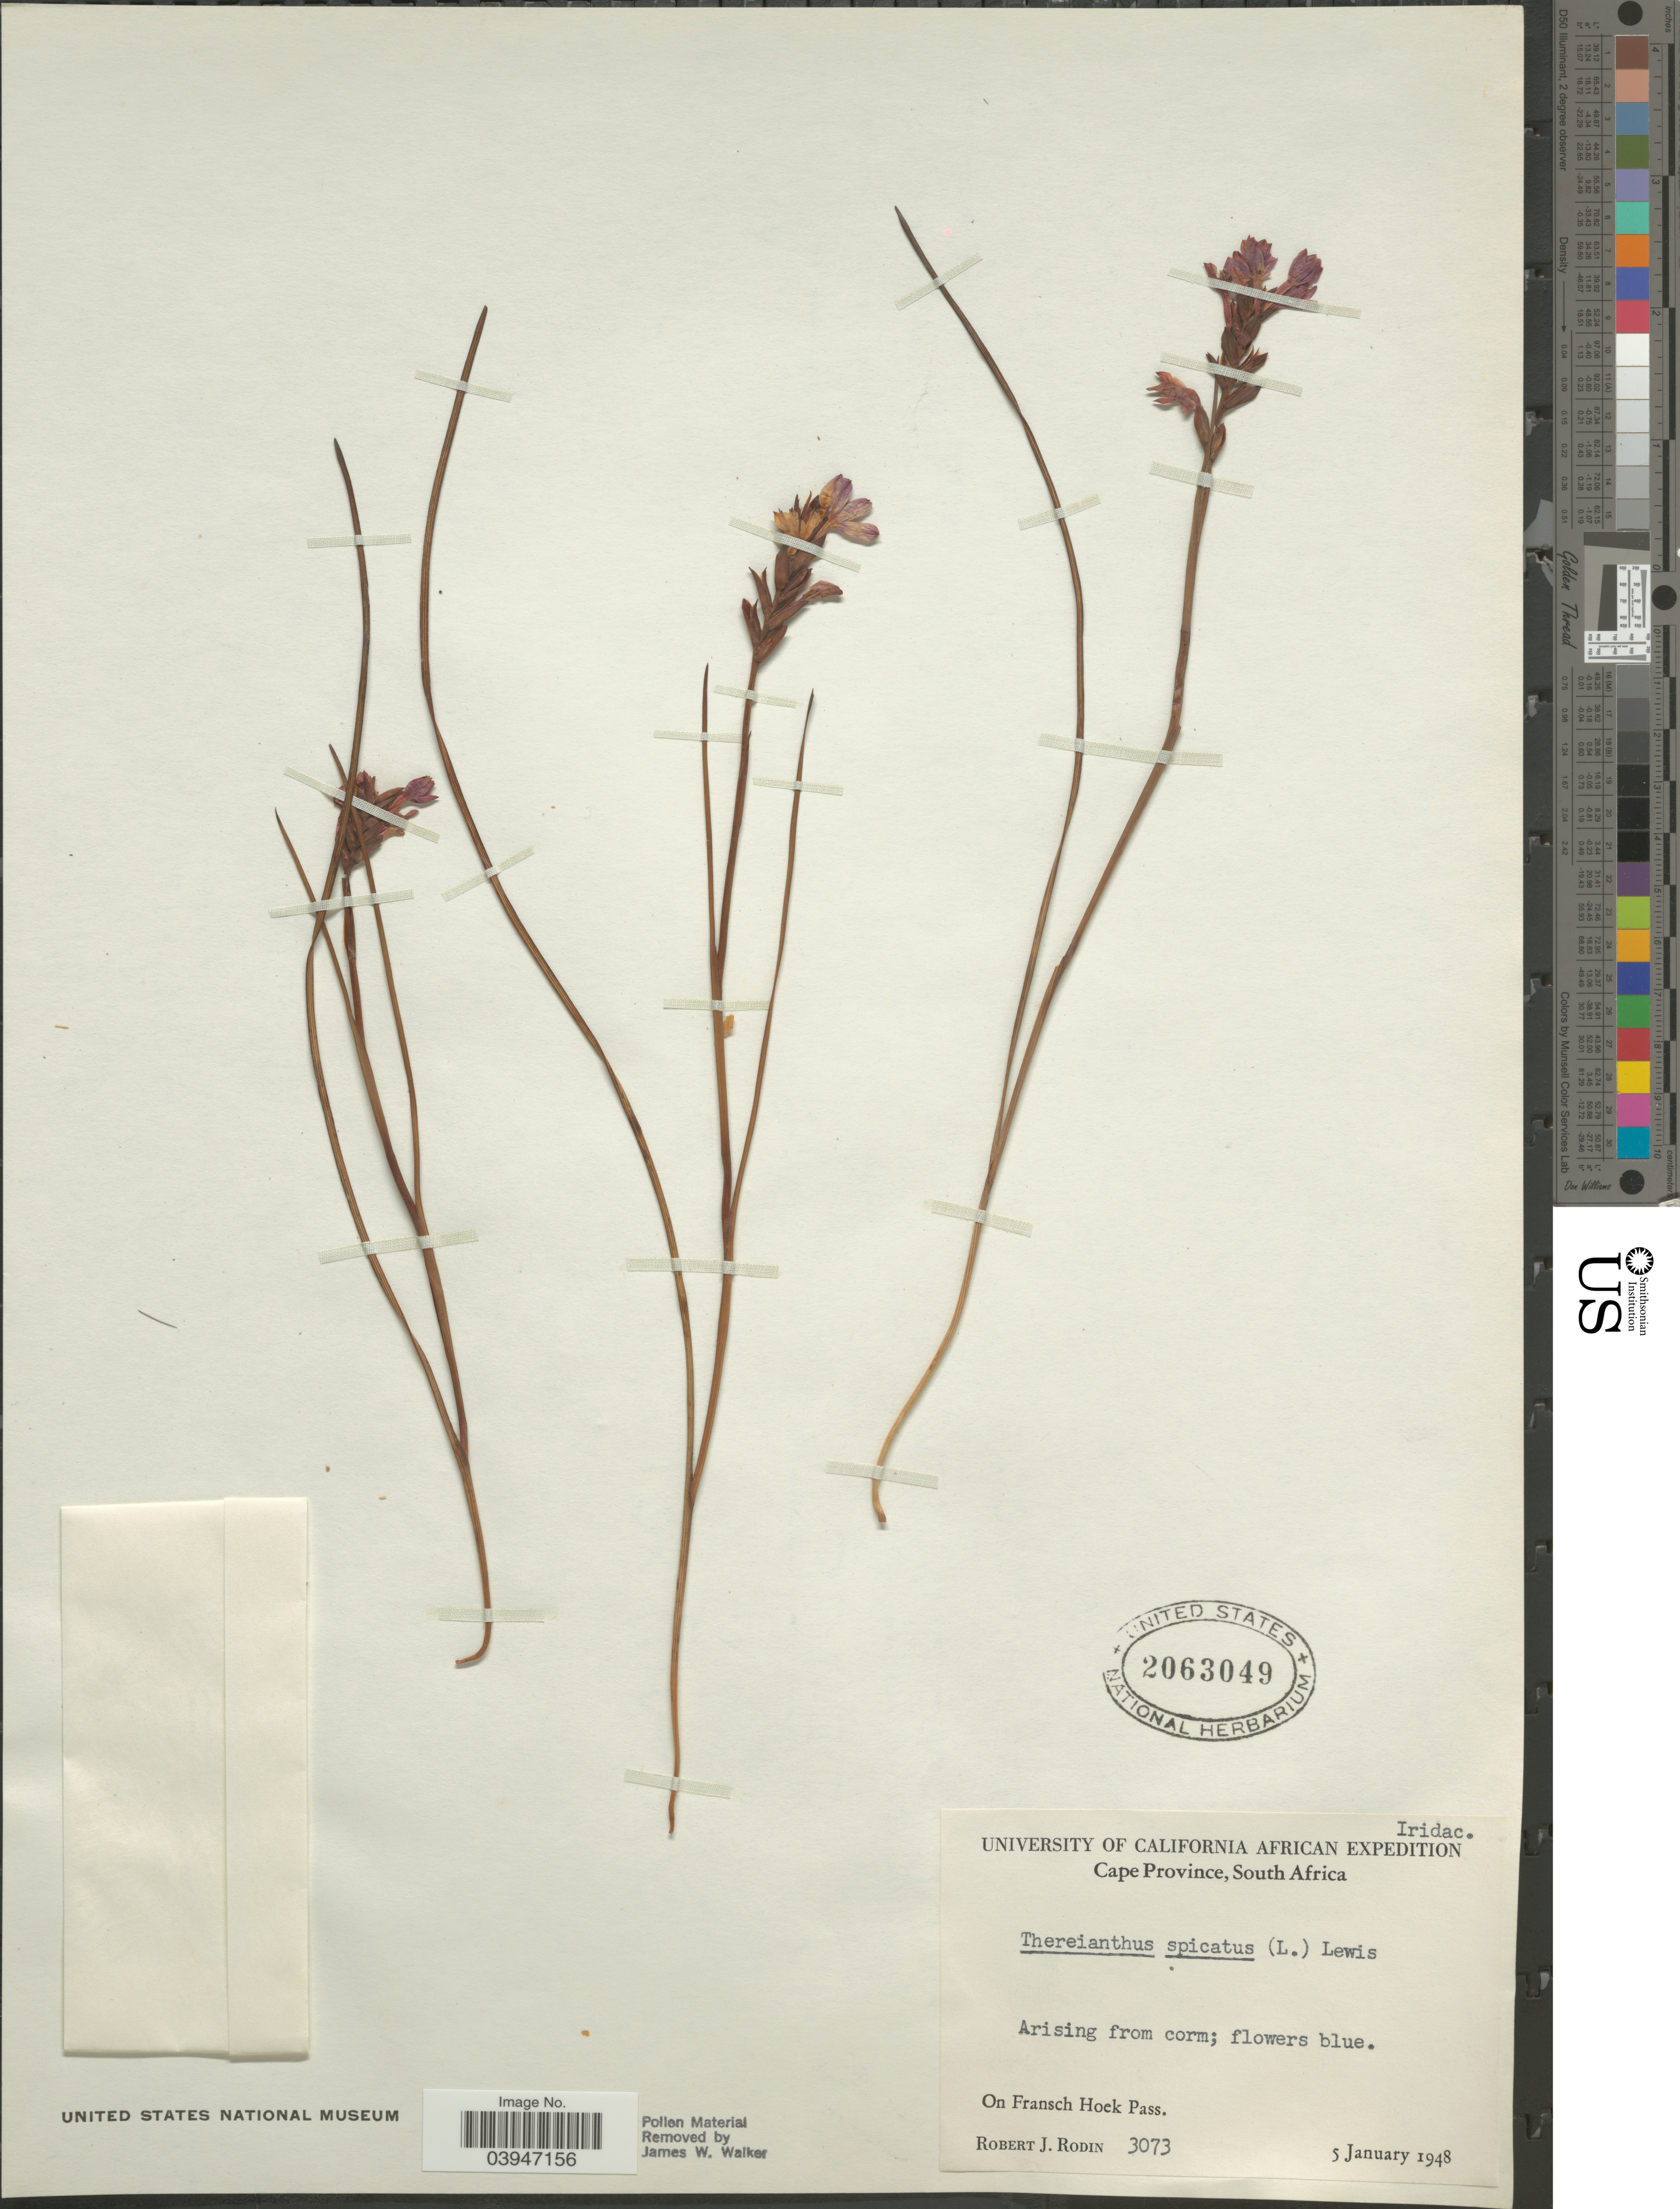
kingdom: Plantae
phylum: Tracheophyta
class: Liliopsida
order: Asparagales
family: Iridaceae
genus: Thereianthus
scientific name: Thereianthus spicatus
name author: (L.) G.J. Lewis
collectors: R. J. Rodin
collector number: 3073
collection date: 1948-01-05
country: South Africa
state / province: Western Cape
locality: On Fransch Hoek Pass.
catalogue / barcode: US 2063049